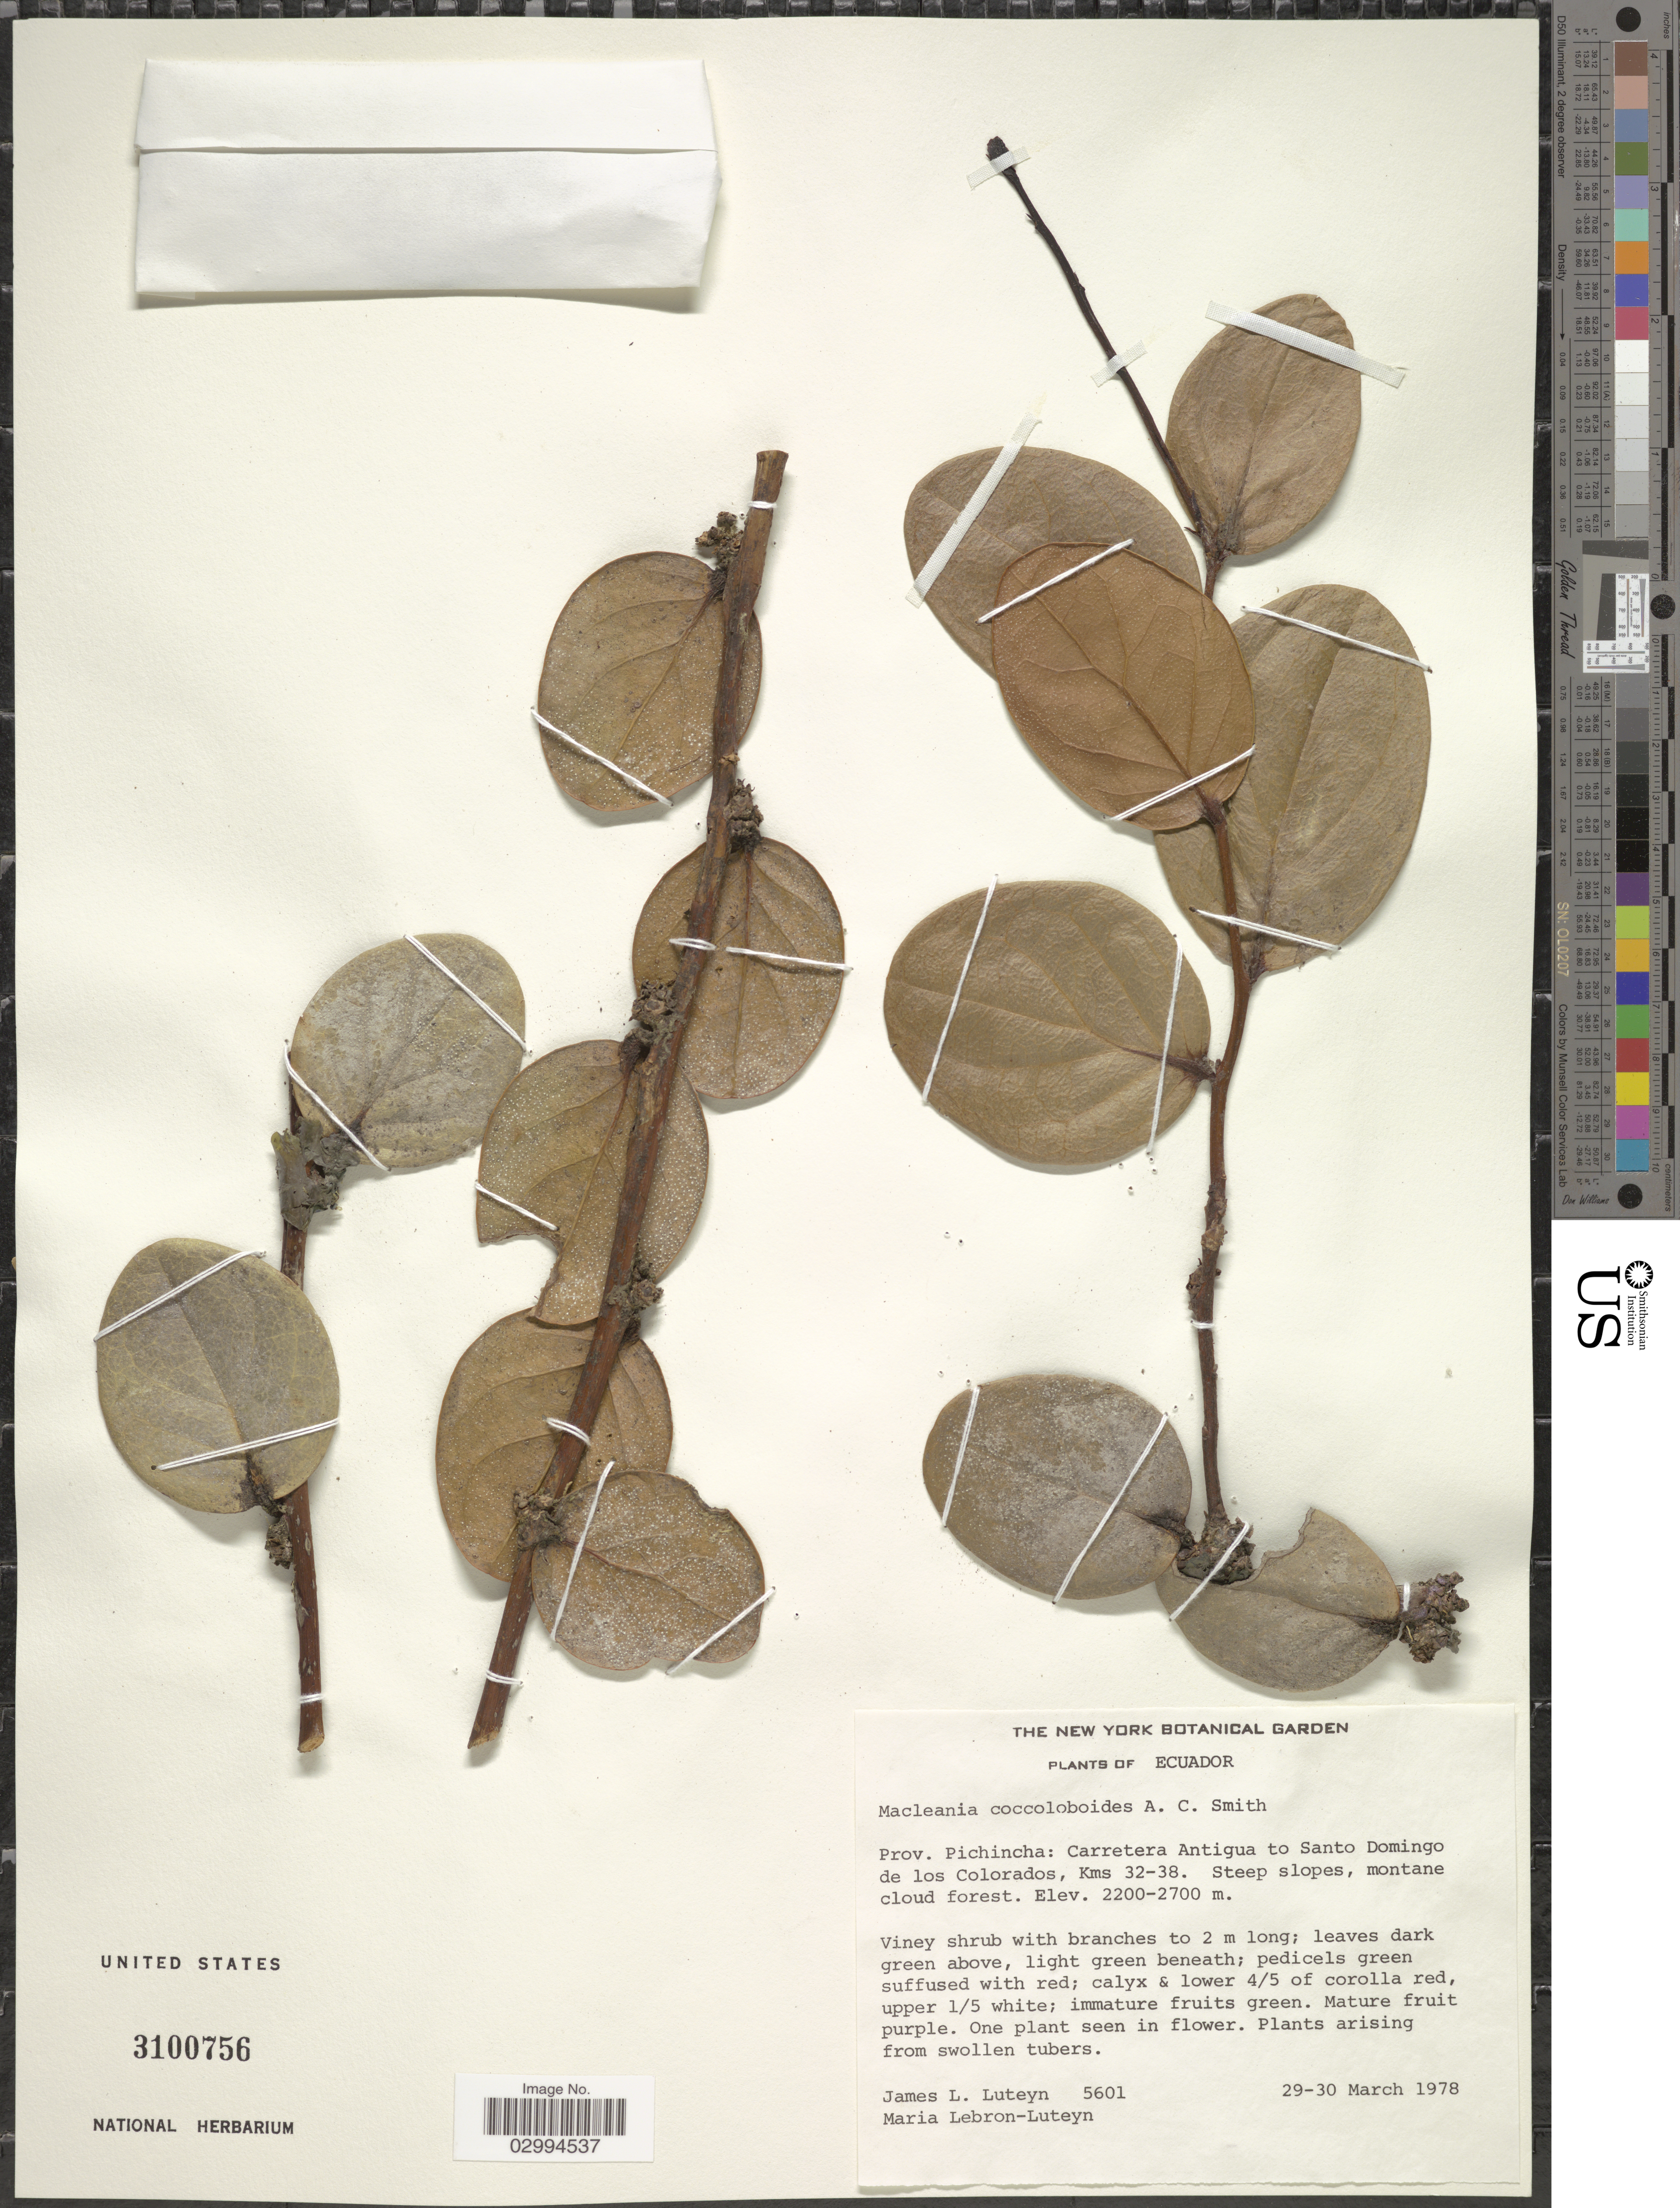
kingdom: Plantae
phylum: Tracheophyta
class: Magnoliopsida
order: Ericales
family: Ericaceae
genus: Macleania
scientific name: Macleania coccoloboides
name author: A.C. Sm.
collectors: J. L. Luteyn & M. L. Lebrón-Luteyn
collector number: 5601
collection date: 1978-03-29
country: Ecuador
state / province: Pichincha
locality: Carretera Antigua to Santo Domingo de los Colorados, Kms 32-38.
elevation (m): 2200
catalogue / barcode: US 3100756